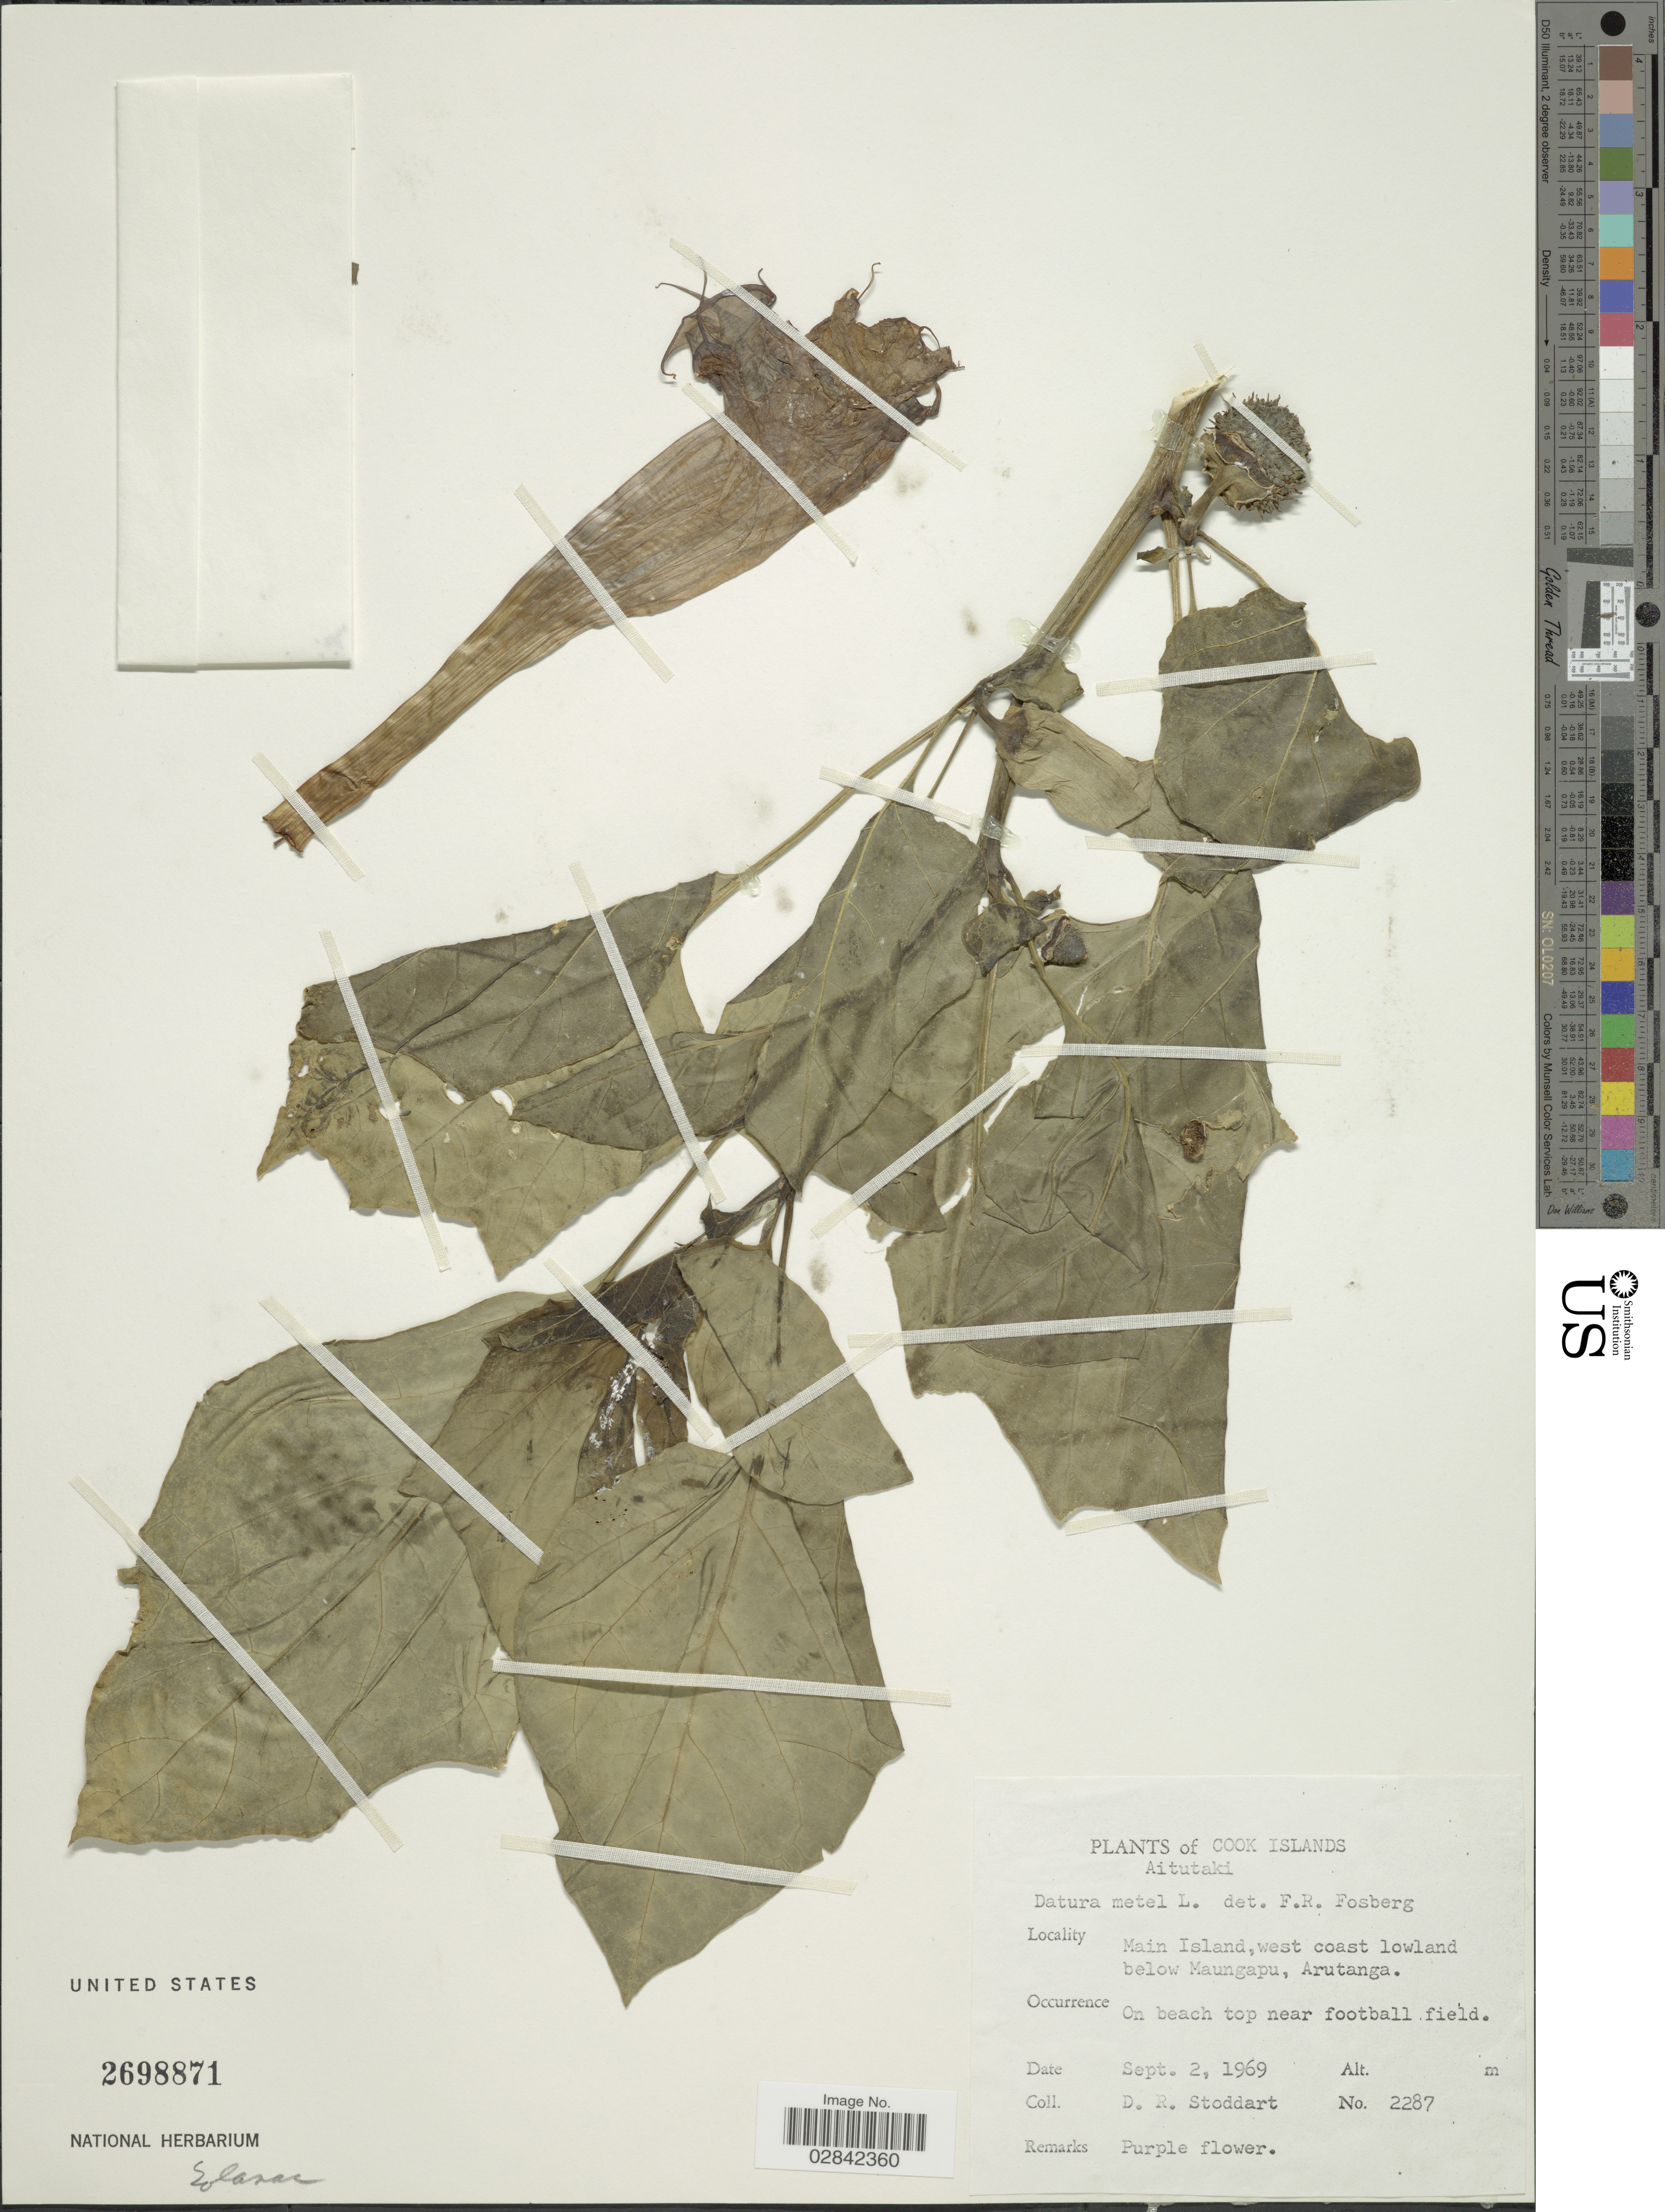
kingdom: Plantae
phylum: Tracheophyta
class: Magnoliopsida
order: Solanales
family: Solanaceae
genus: Datura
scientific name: Datura metel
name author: L.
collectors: D. R. Stoddart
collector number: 2287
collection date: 1969-09-02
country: Cook Islands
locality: Aitutaki, Main Island, west coast lowland below Maungapu, Arutanga, On beach top near football field.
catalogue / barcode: US 2698871